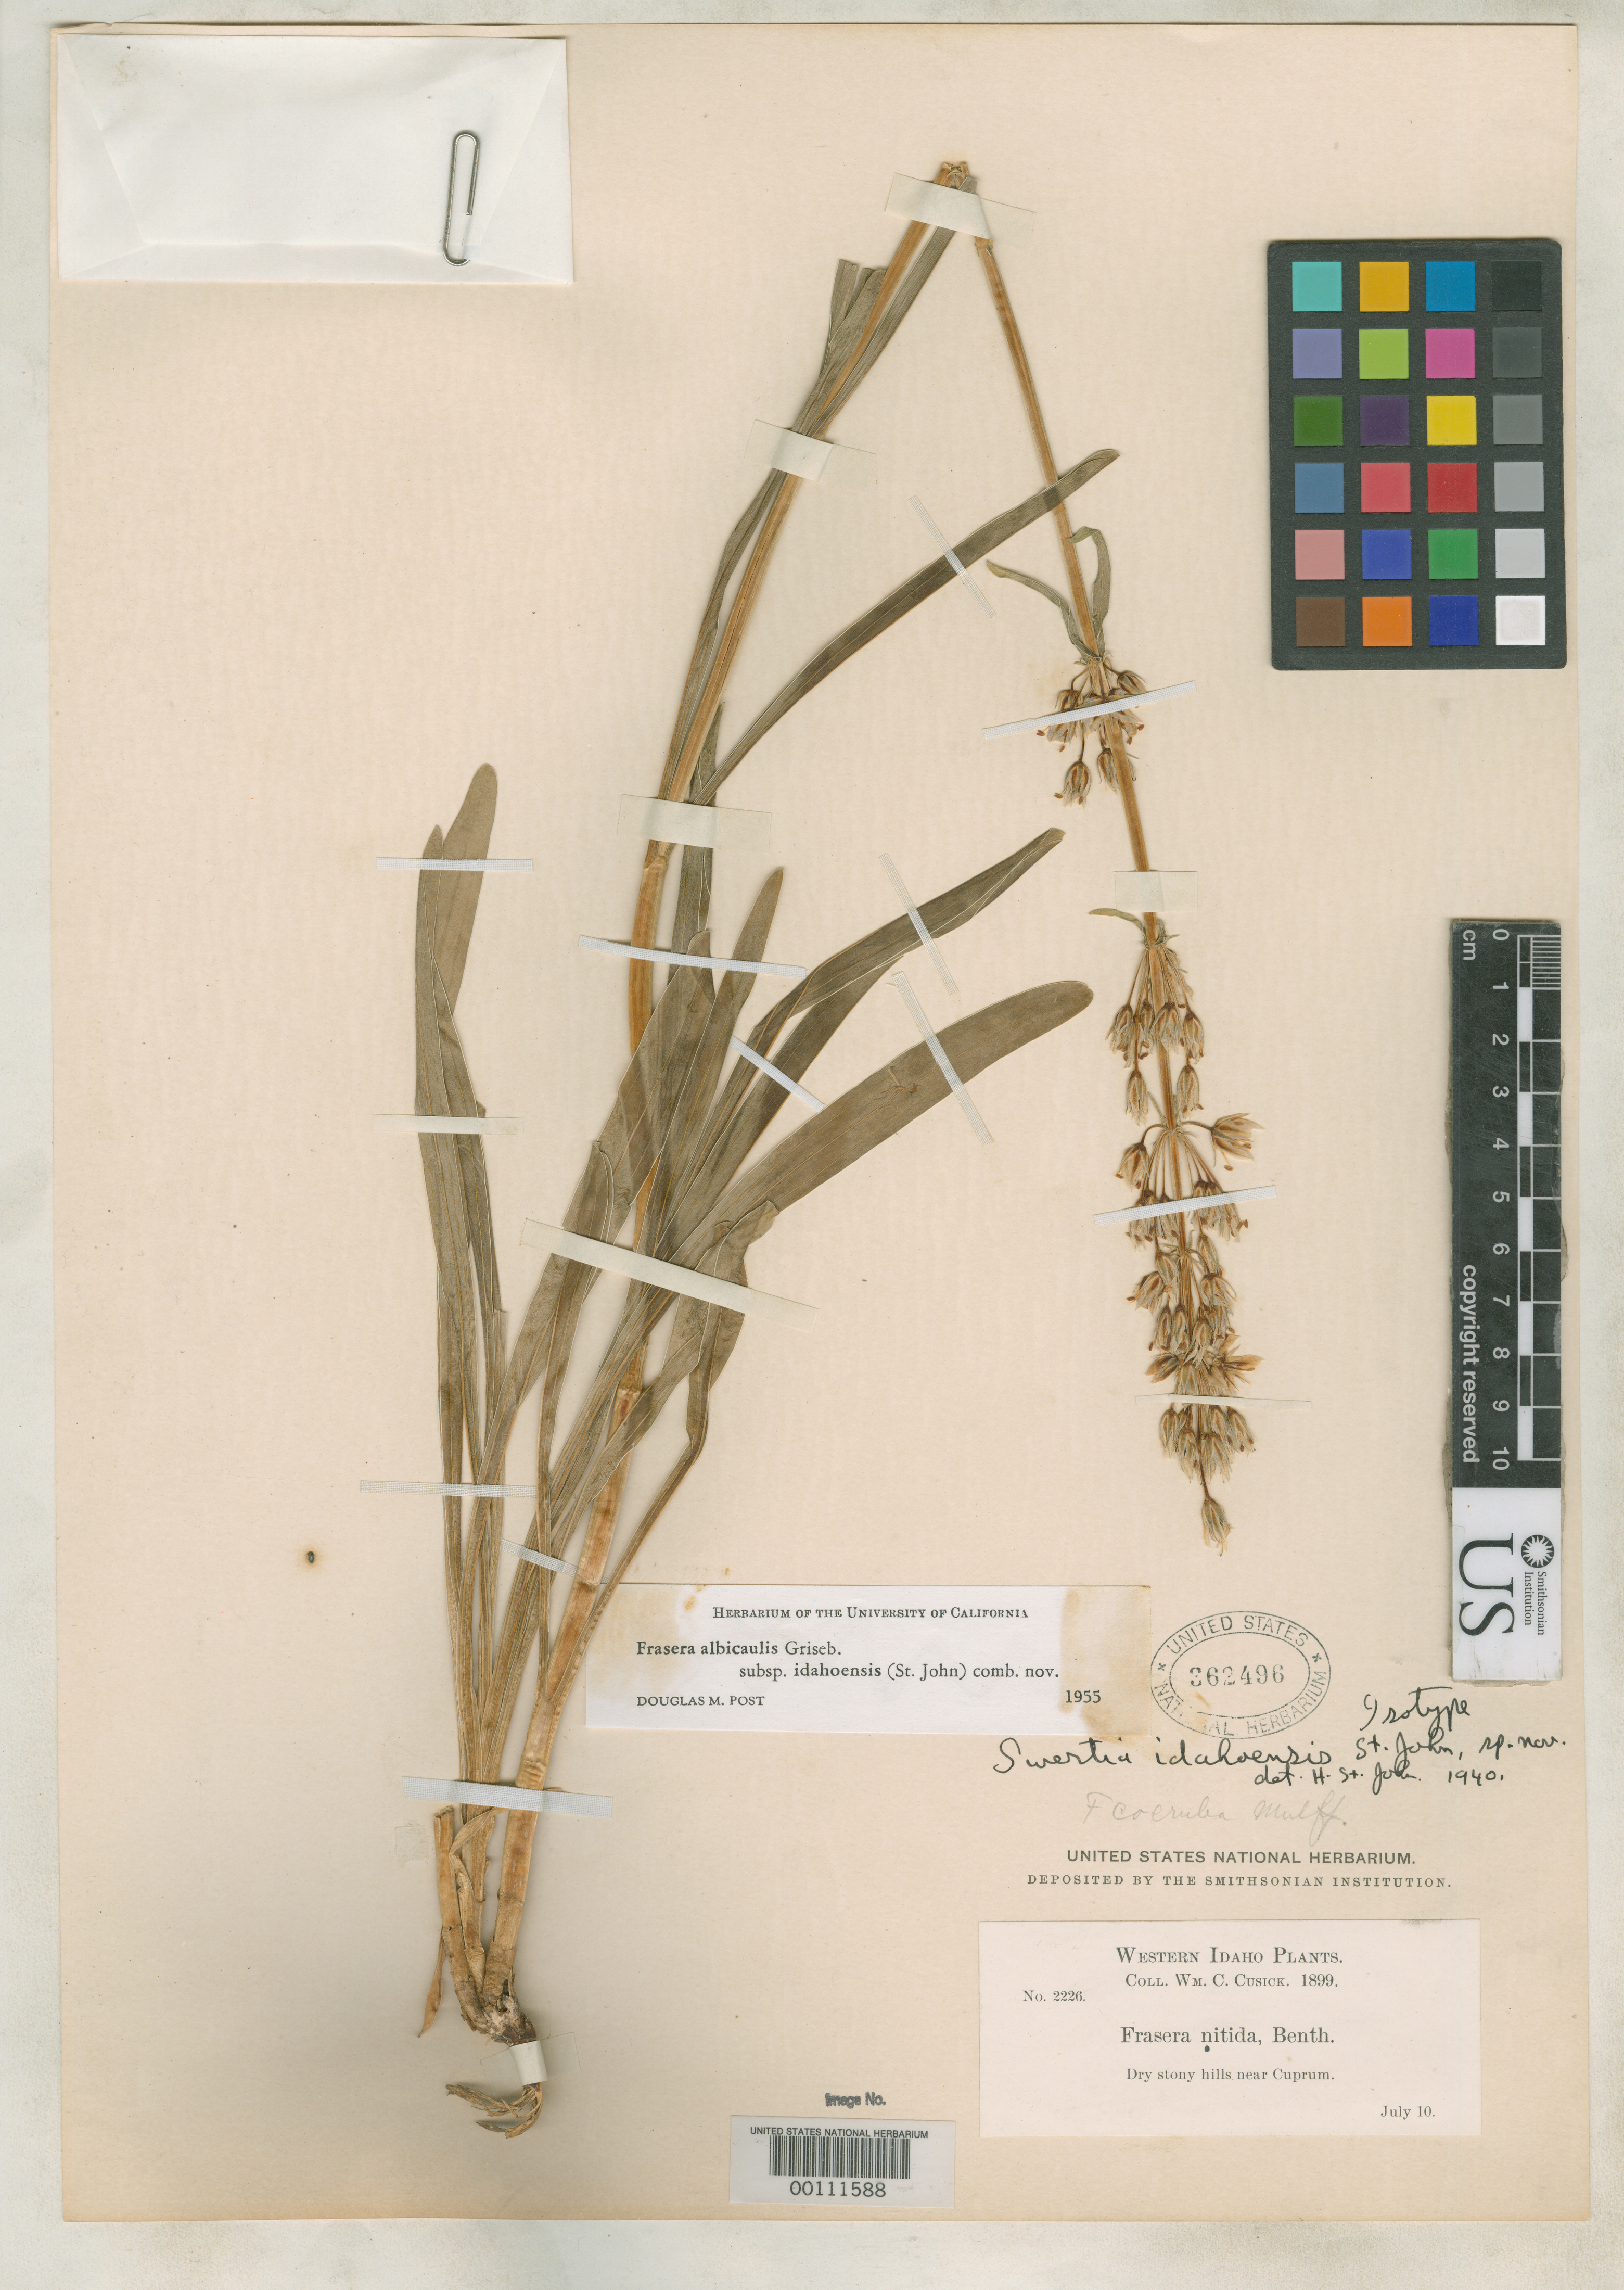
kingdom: Plantae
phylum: Tracheophyta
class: Magnoliopsida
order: Gentianales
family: Gentianaceae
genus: Swertia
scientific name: Swertia idahoensis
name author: H. St. John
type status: Isotype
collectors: W. C. Cusick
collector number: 2226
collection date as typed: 10 Jul 1899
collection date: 1899-07-10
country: United States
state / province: Idaho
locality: Near Caprum.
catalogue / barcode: US 362496